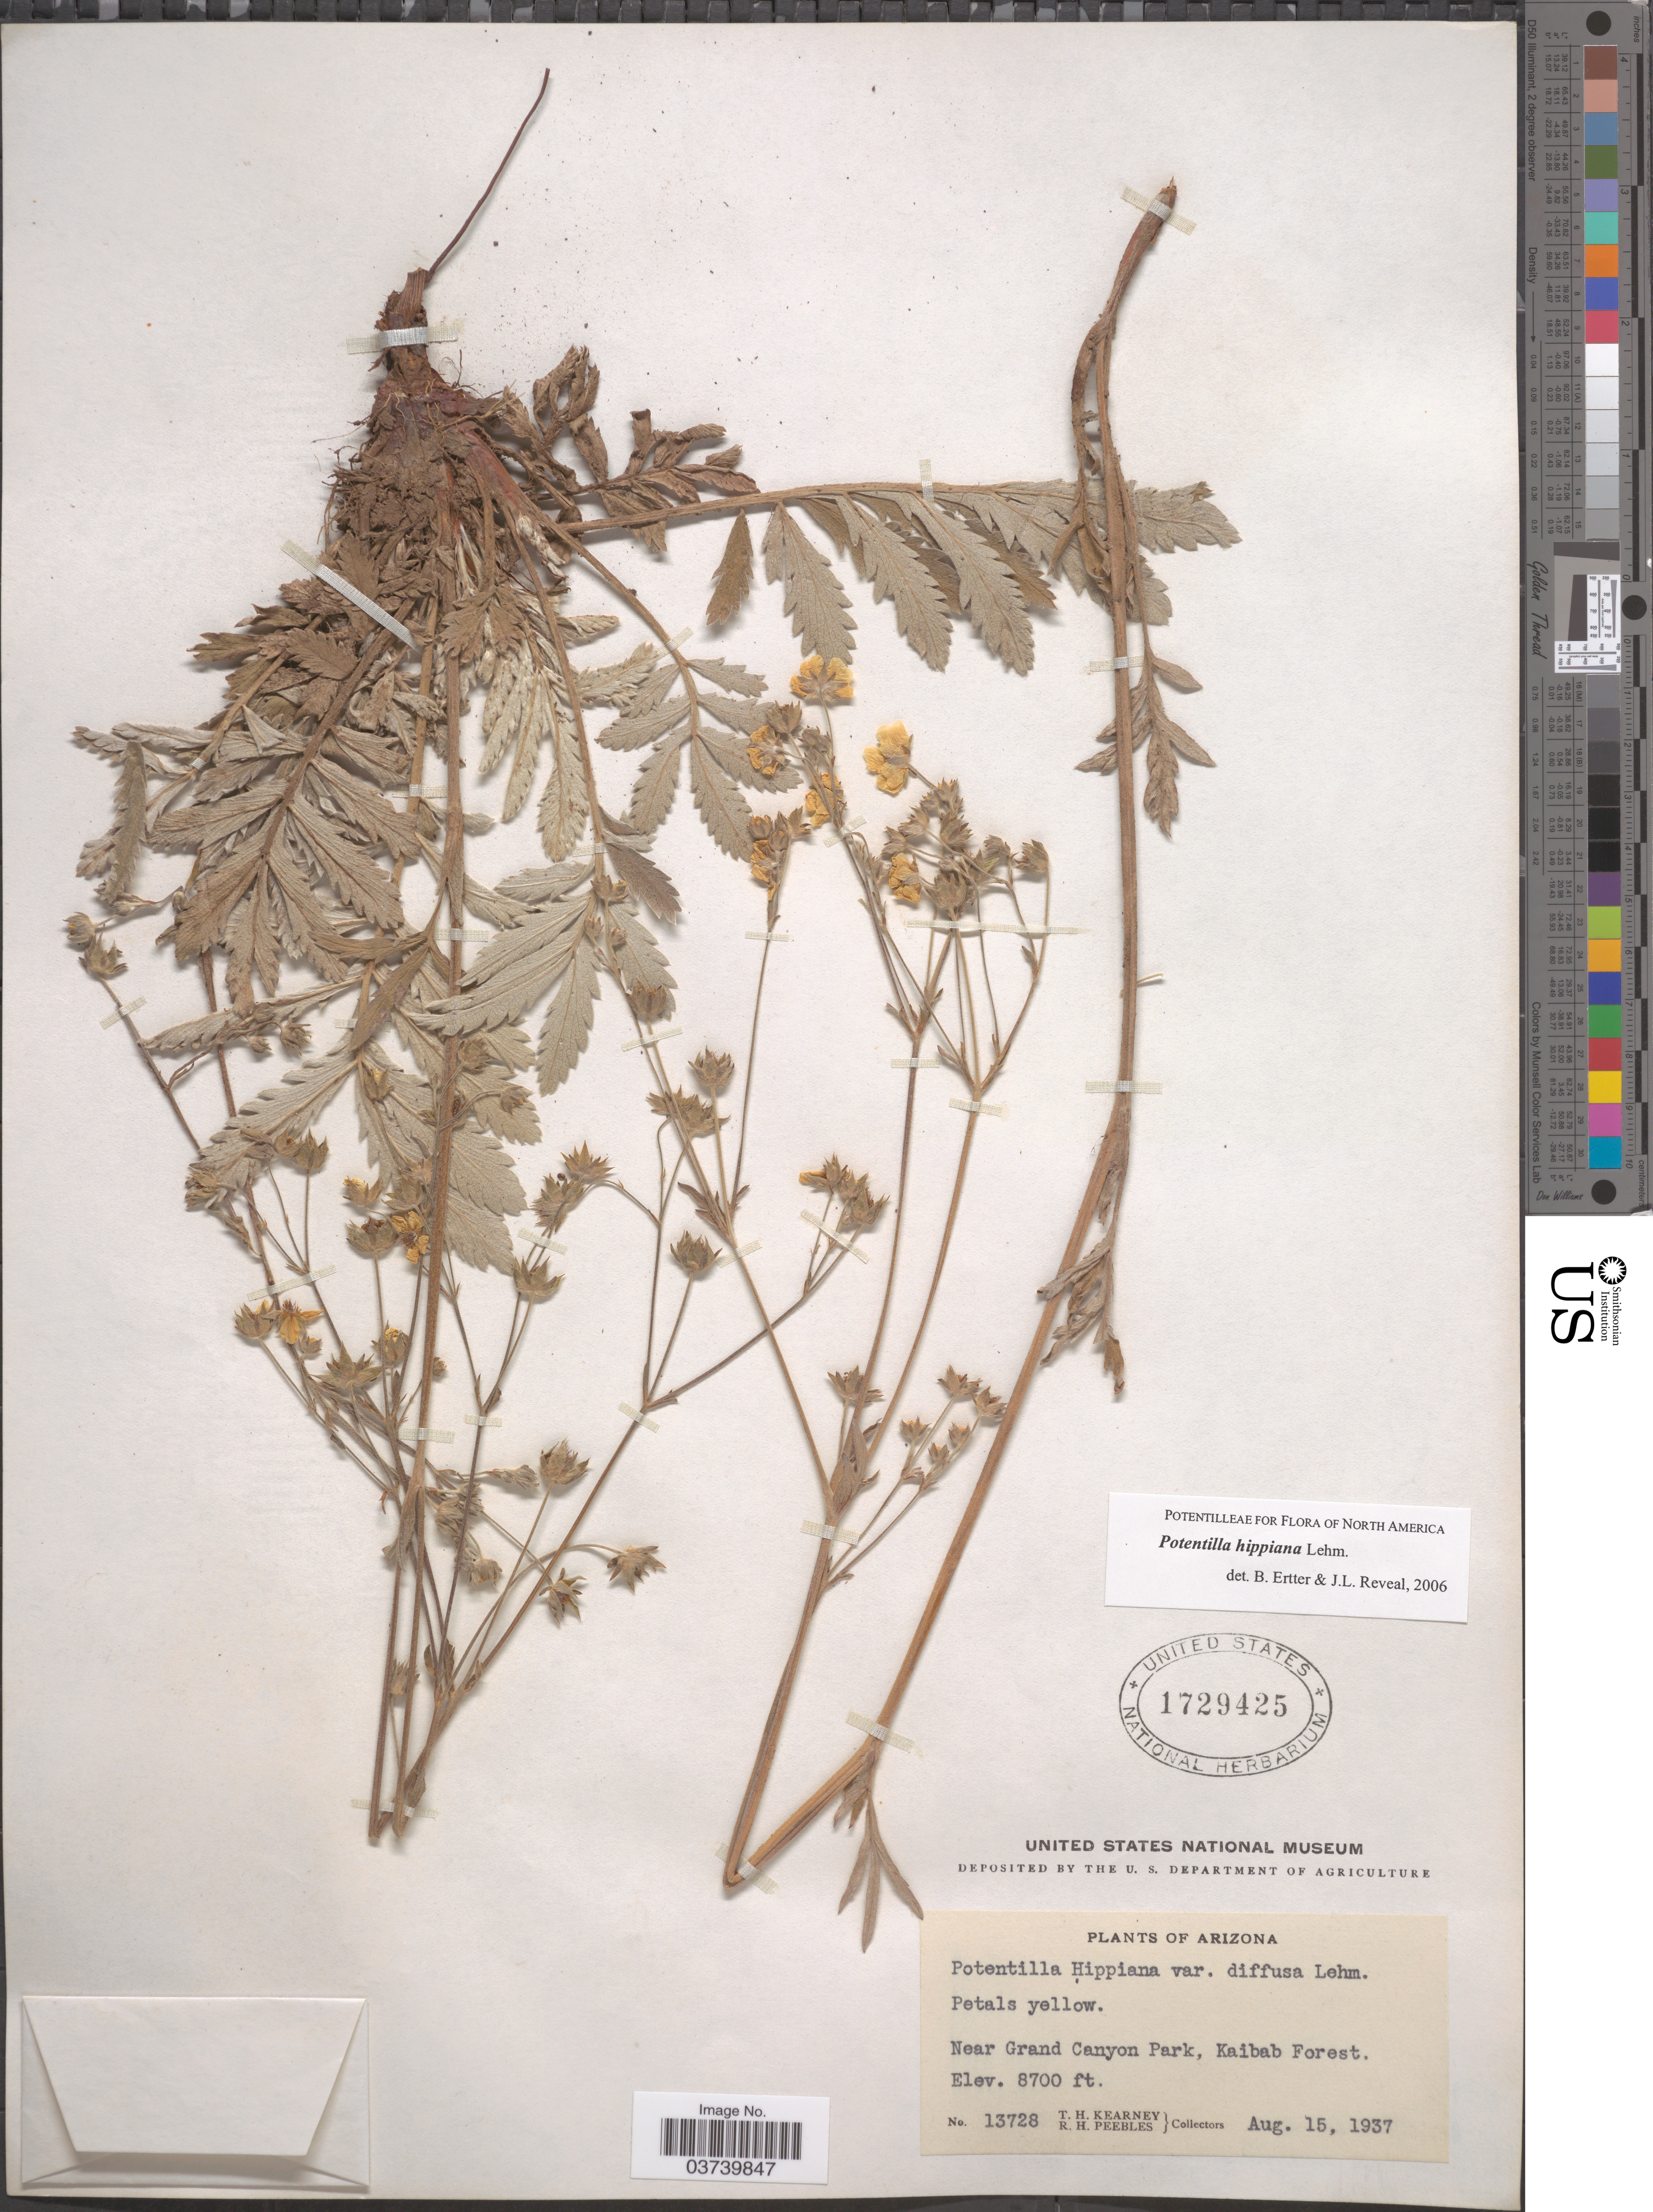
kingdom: Plantae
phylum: Tracheophyta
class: Magnoliopsida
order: Rosales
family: Rosaceae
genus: Potentilla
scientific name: Potentilla hippiana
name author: Lehm.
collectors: T. H. Kearney & R. H. Peebles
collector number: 13728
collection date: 1937-08-15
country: United States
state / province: Arizona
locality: Near Grand Canyon Park, Kaibab Forest.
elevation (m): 2652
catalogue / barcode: US 1729425